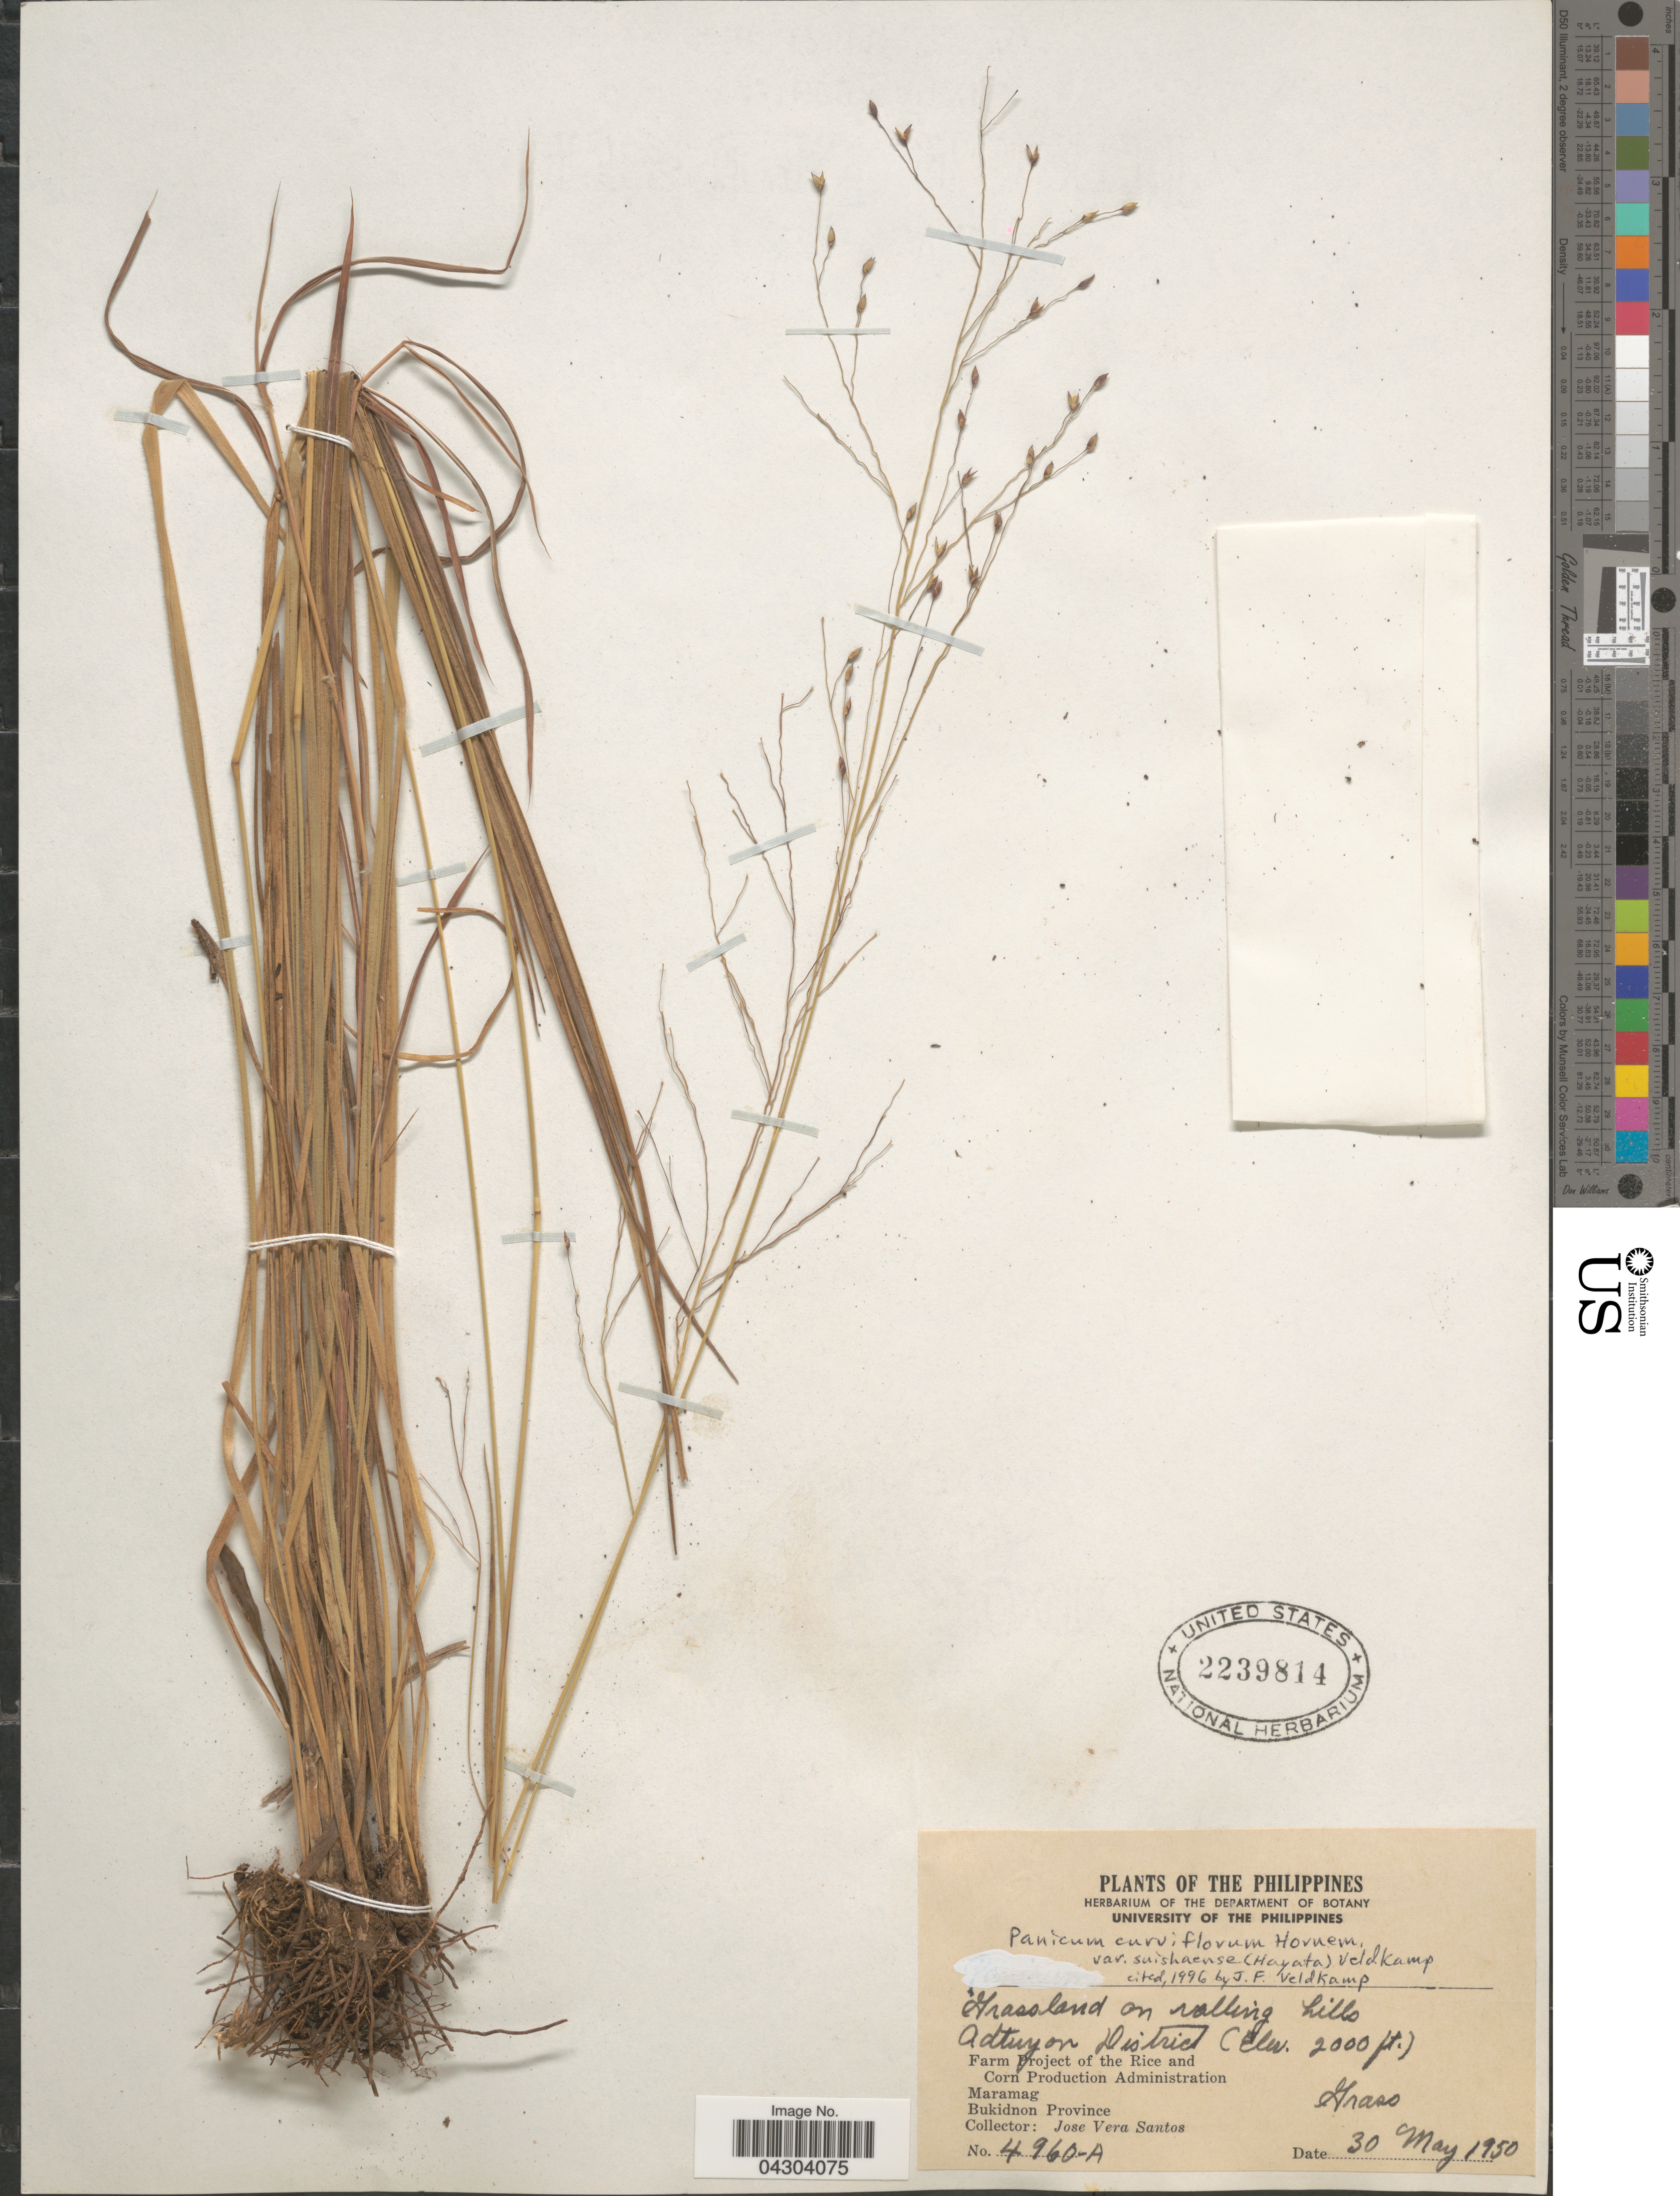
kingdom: Plantae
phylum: Tracheophyta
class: Liliopsida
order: Poales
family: Poaceae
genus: Panicum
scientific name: Panicum curviflorum var. suishaense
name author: (Hayata) Veldkamp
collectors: J. Vera Santos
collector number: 4960-A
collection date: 1950-05-30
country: Philippines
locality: Adtuyon District. Farm Project of the Rice and Corn Production Administration. Maramag. Bukidnon Province.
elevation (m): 610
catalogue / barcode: US 2239814